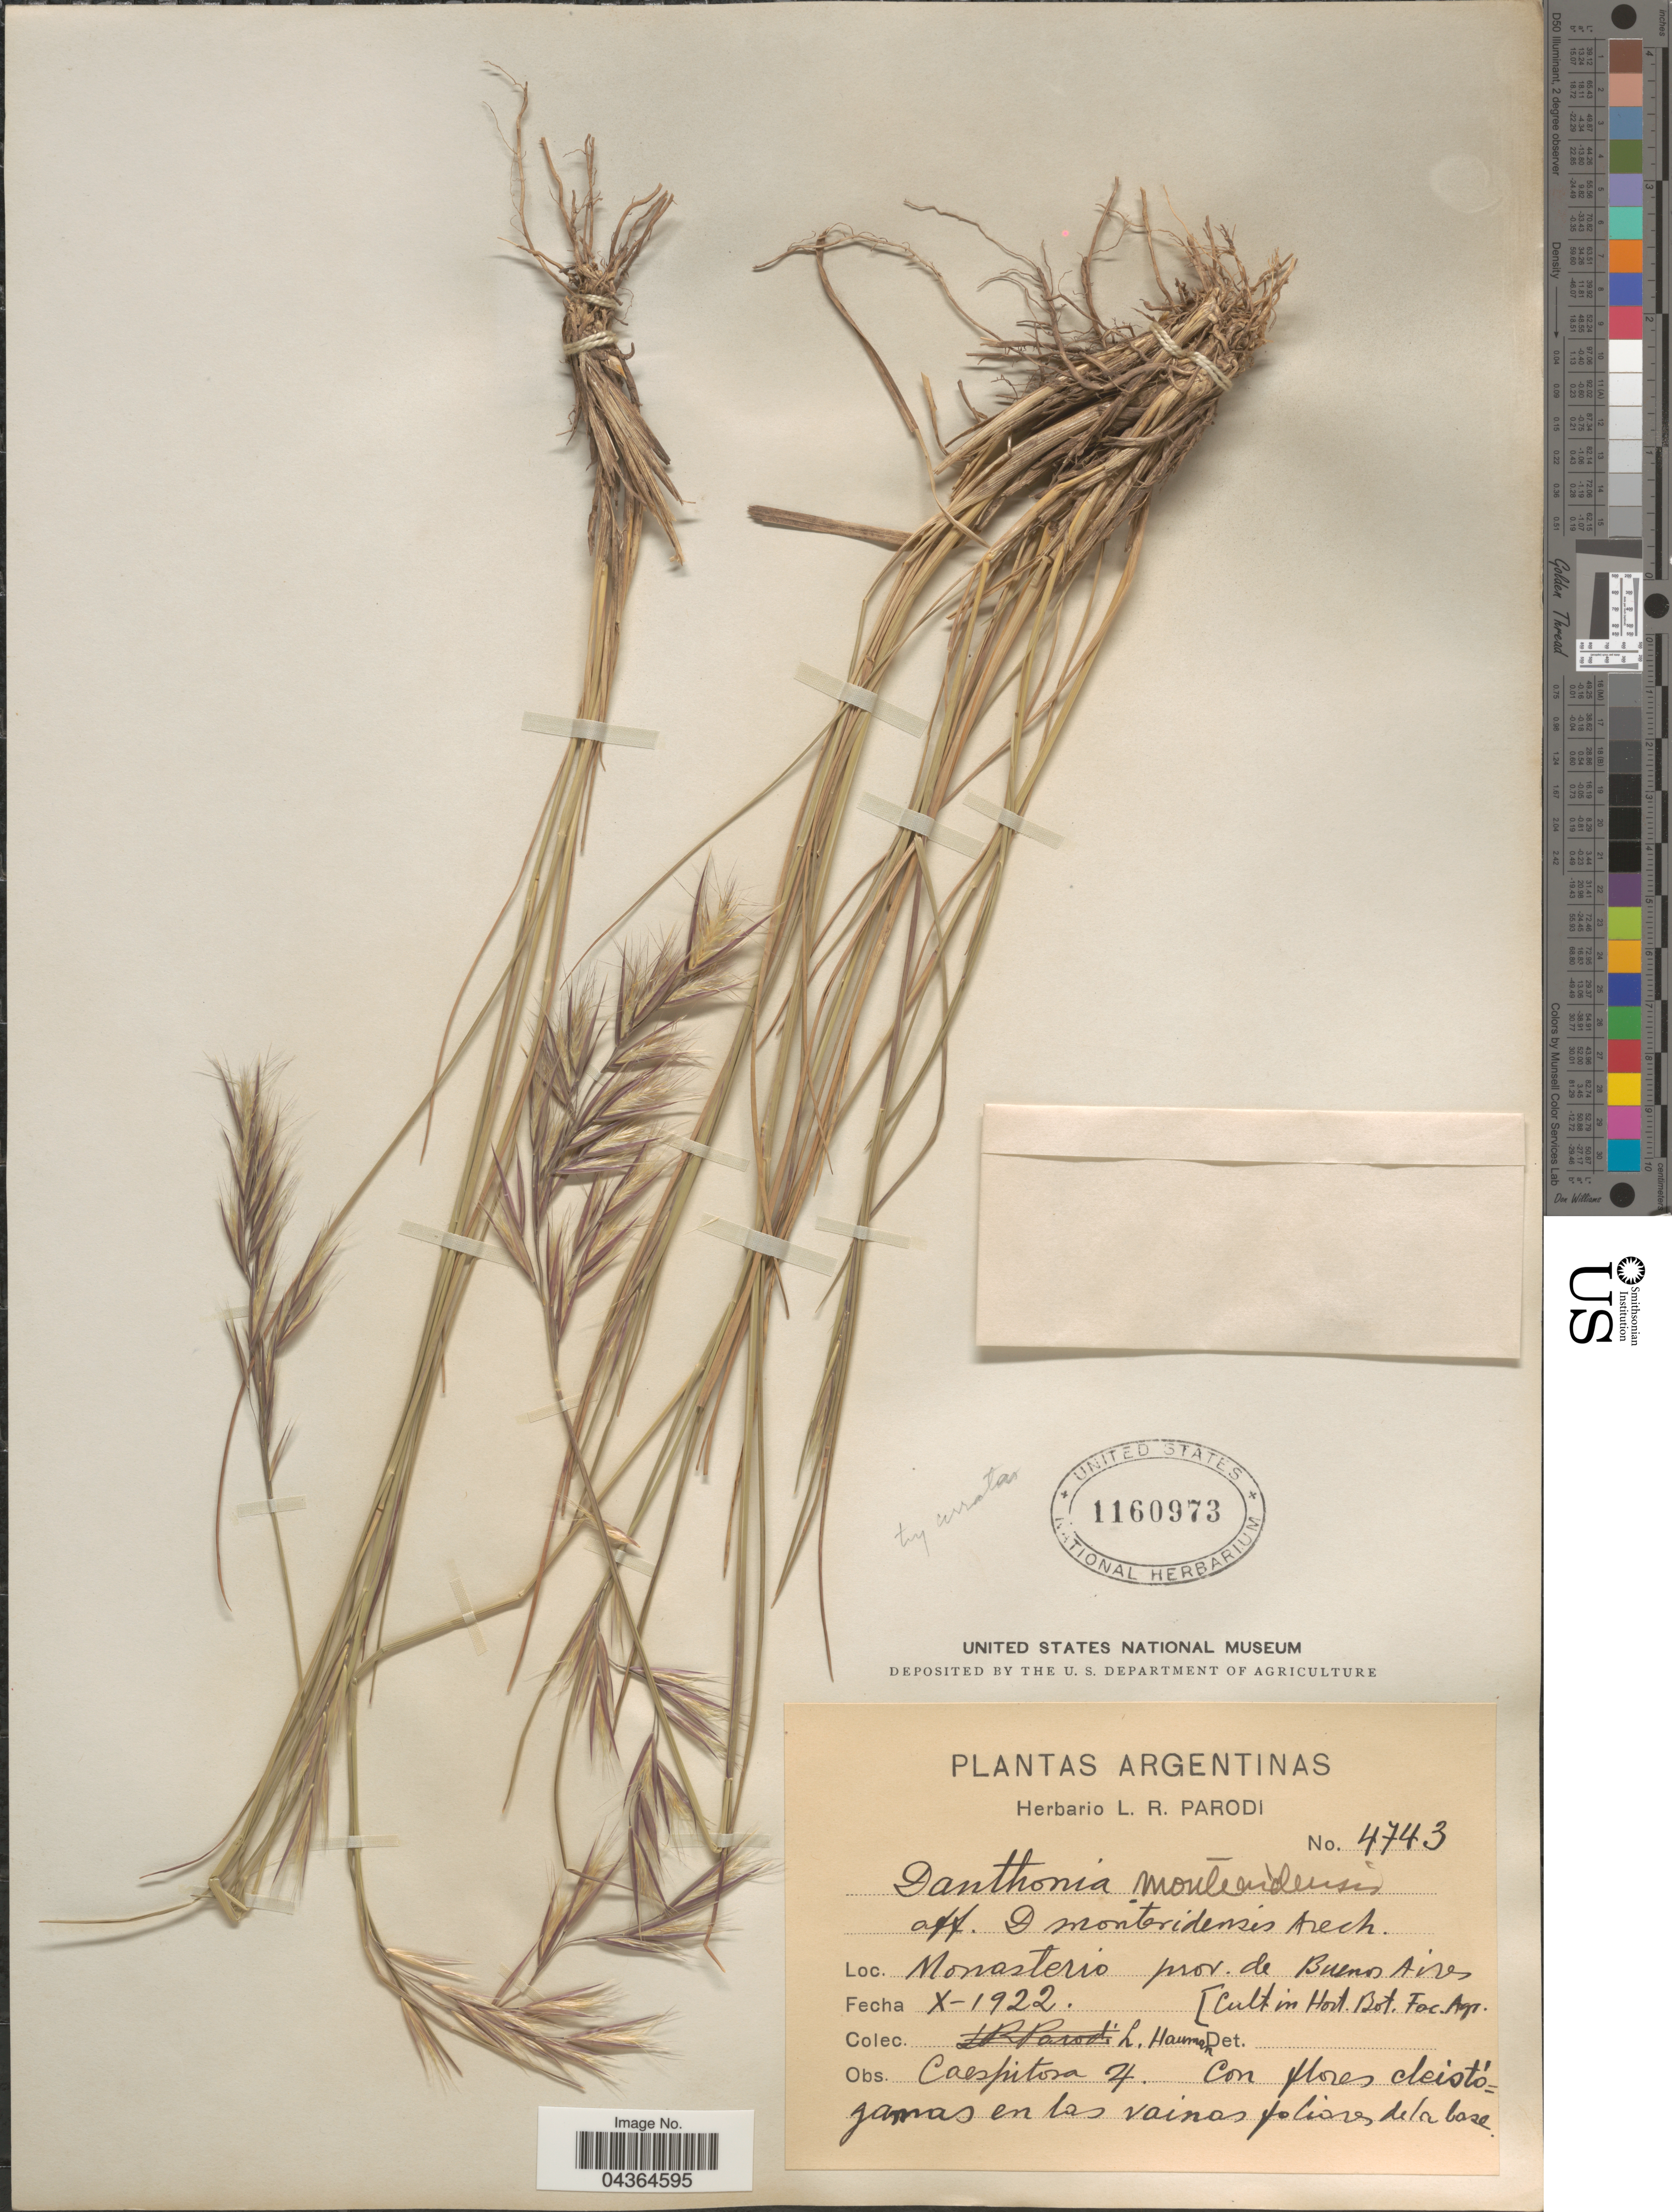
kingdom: Plantae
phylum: Tracheophyta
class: Liliopsida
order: Poales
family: Poaceae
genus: Danthonia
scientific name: Danthonia montevidensis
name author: (Hack.) Arechav.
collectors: L. Hauman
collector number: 4743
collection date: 1922-10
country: Argentina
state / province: Buenos Aires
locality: In hort. Bot. Fac. Agr.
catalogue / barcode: US 1160973